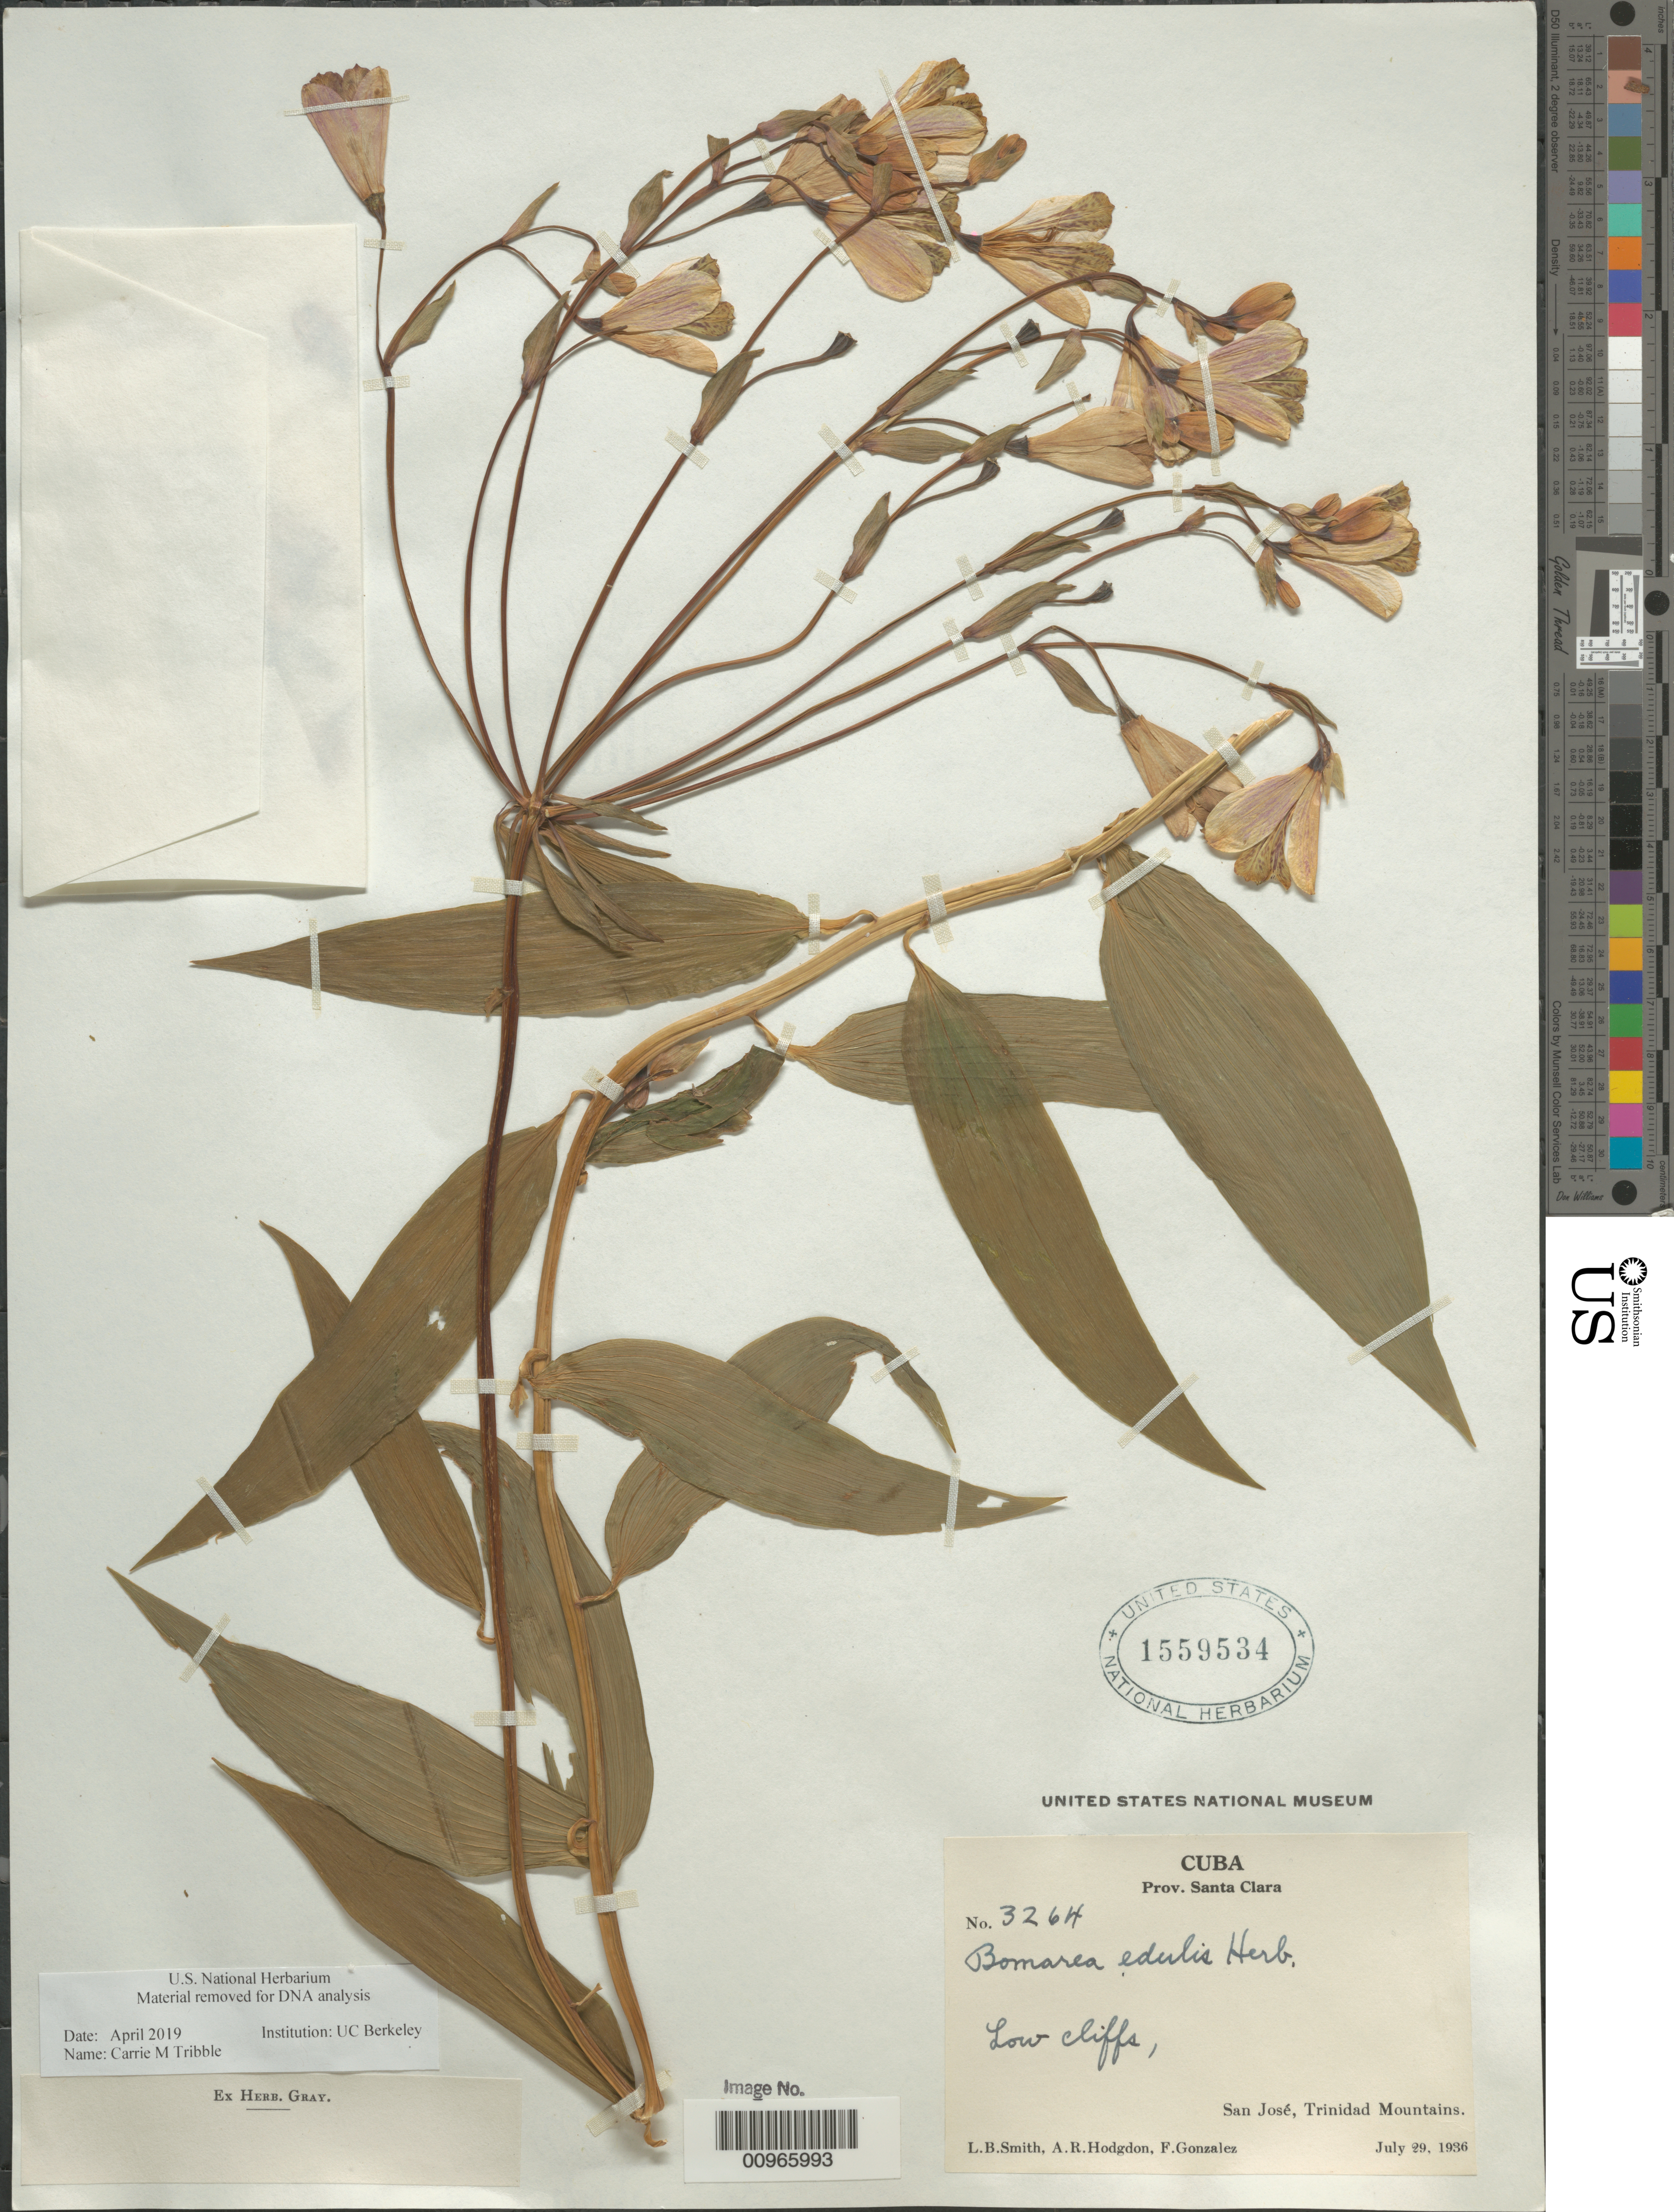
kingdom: Plantae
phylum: Tracheophyta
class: Liliopsida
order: Liliales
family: Alstroemeriaceae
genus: Bomarea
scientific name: Bomarea edulis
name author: (Tussac) Herb.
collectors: L. Smith, A. R. Hodgdon & F. Gonzalez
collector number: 3264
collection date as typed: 29 Jul 1936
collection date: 1936-07-29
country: Cuba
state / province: Las Villas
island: Cuba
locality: San José, Trinidad Mountains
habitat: Low cliffs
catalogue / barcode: US 1559534